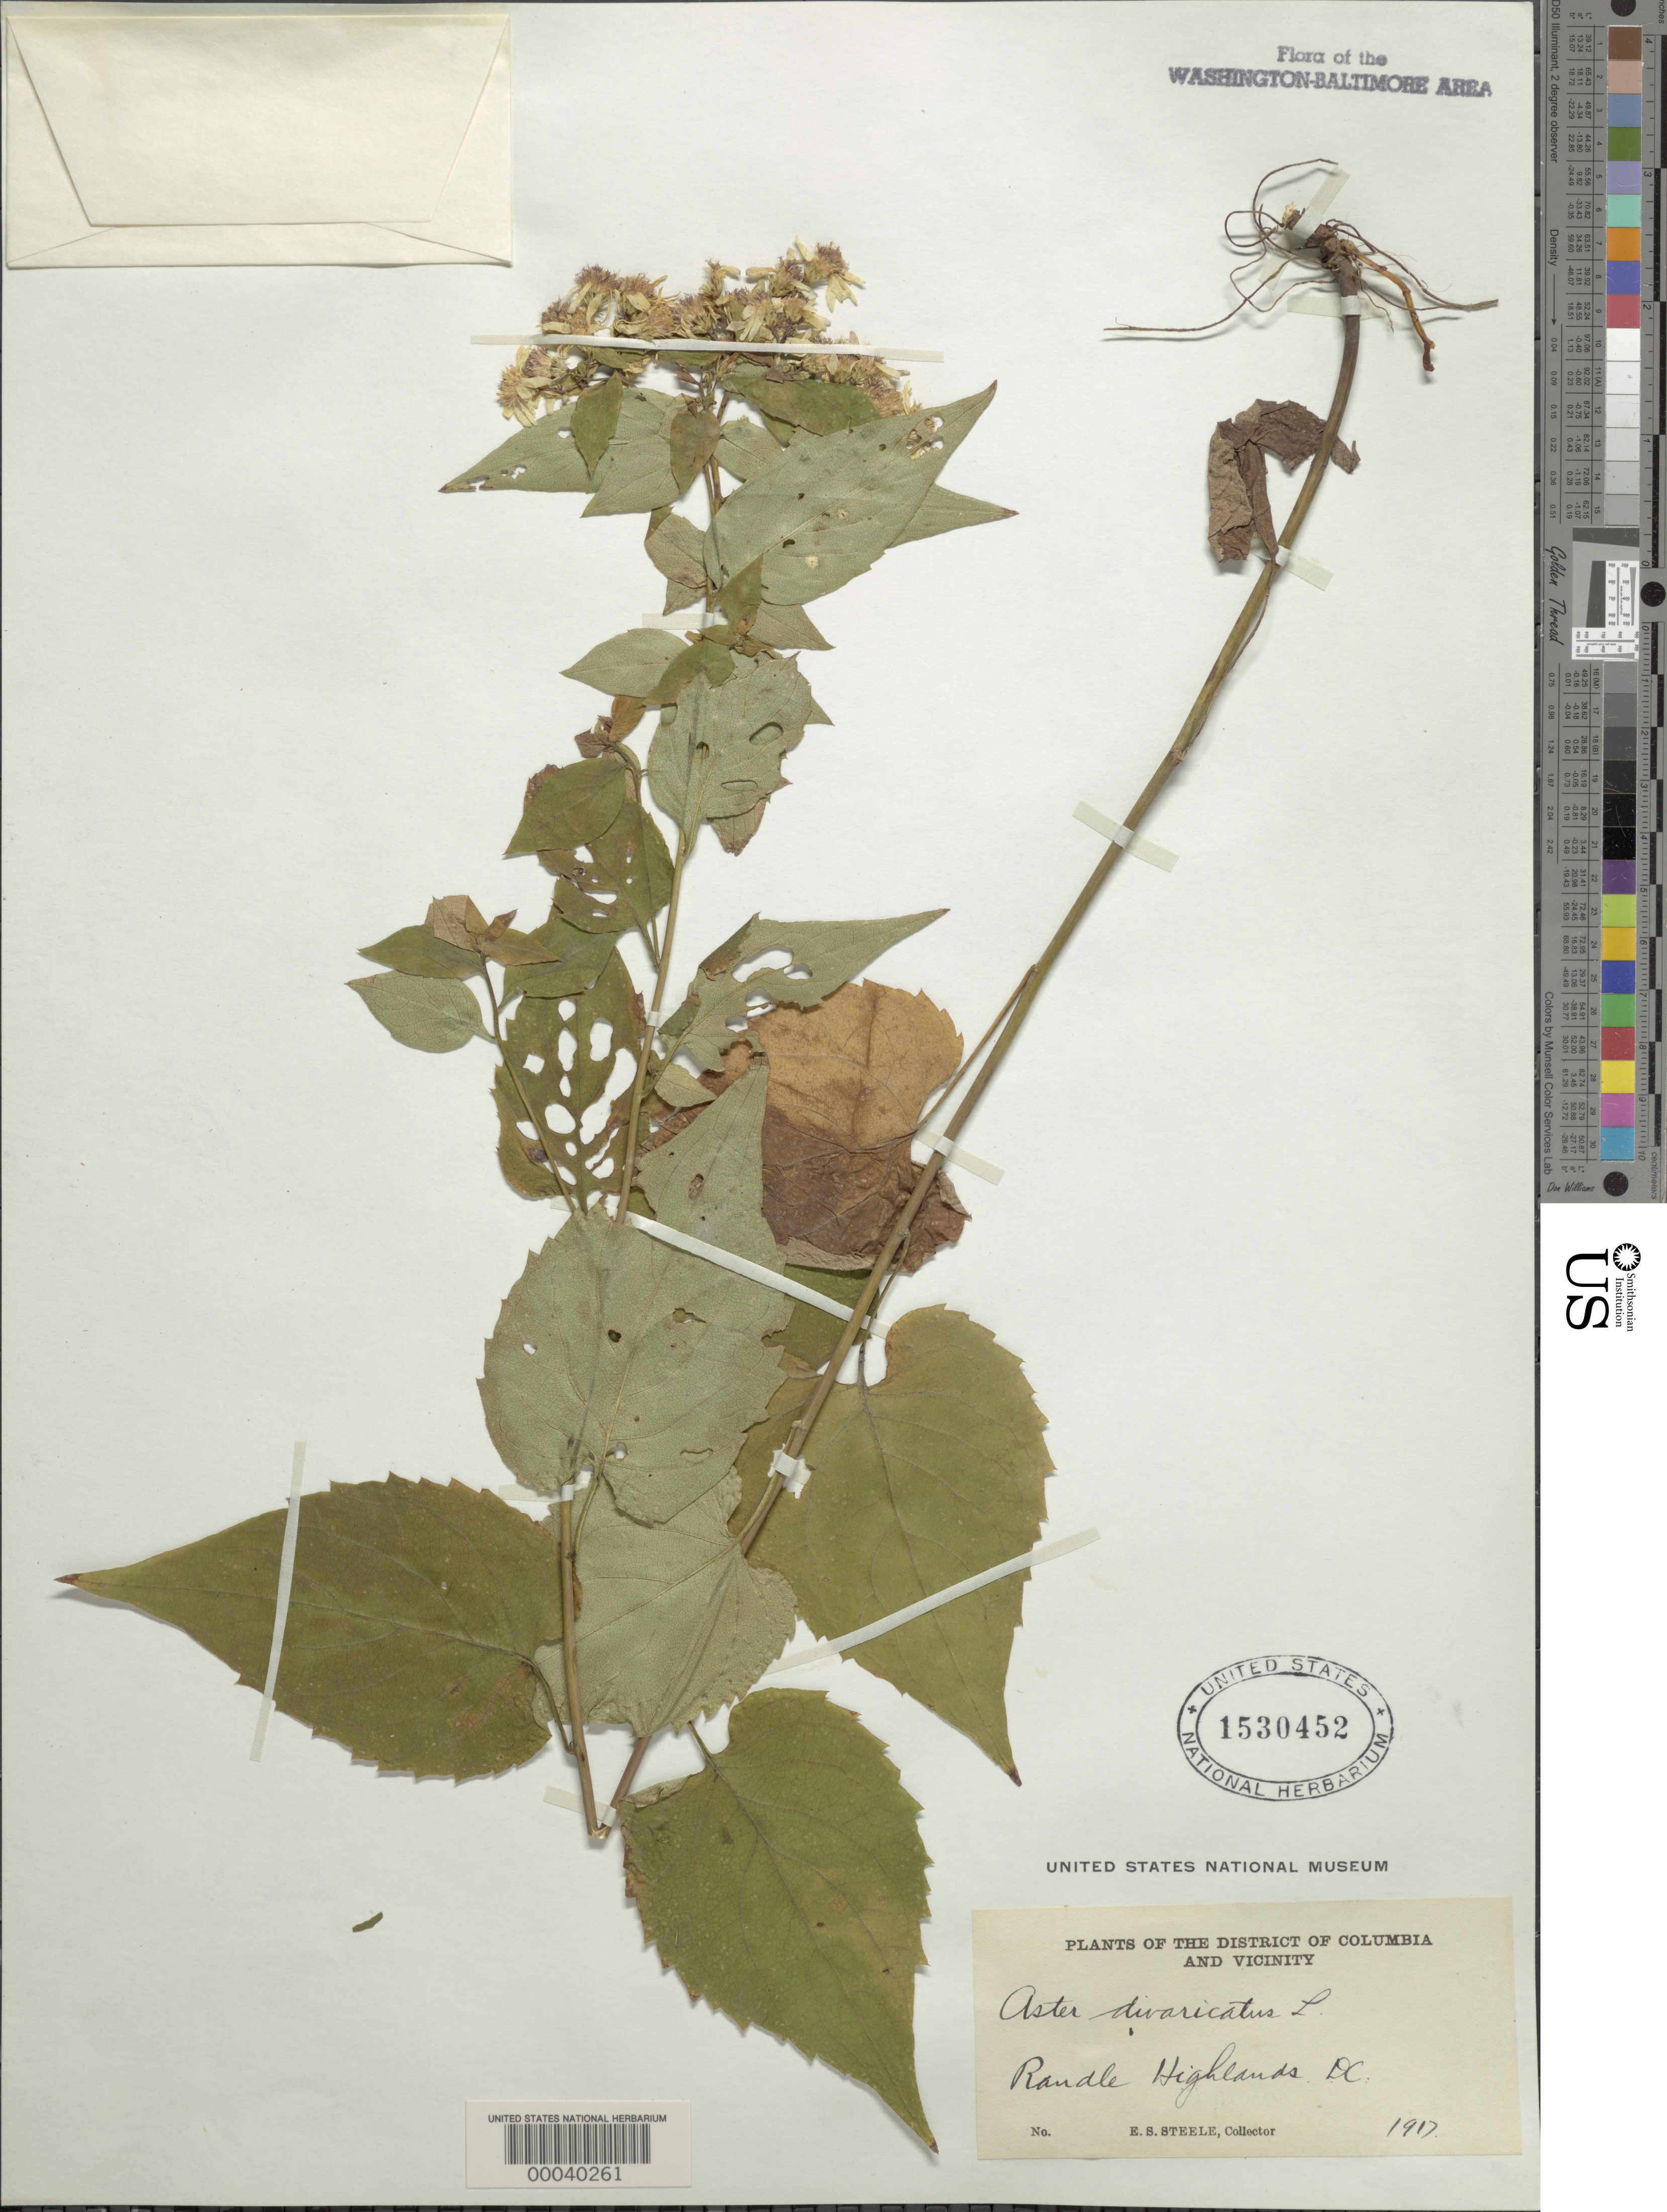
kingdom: Plantae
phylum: Tracheophyta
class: Magnoliopsida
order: Asterales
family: Asteraceae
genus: Eurybia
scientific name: Eurybia divaricata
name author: (L.) G.L. Nesom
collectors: E. Steele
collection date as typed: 1917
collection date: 1917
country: United States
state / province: District of Columbia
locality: Randle Highlands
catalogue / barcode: US 1530452